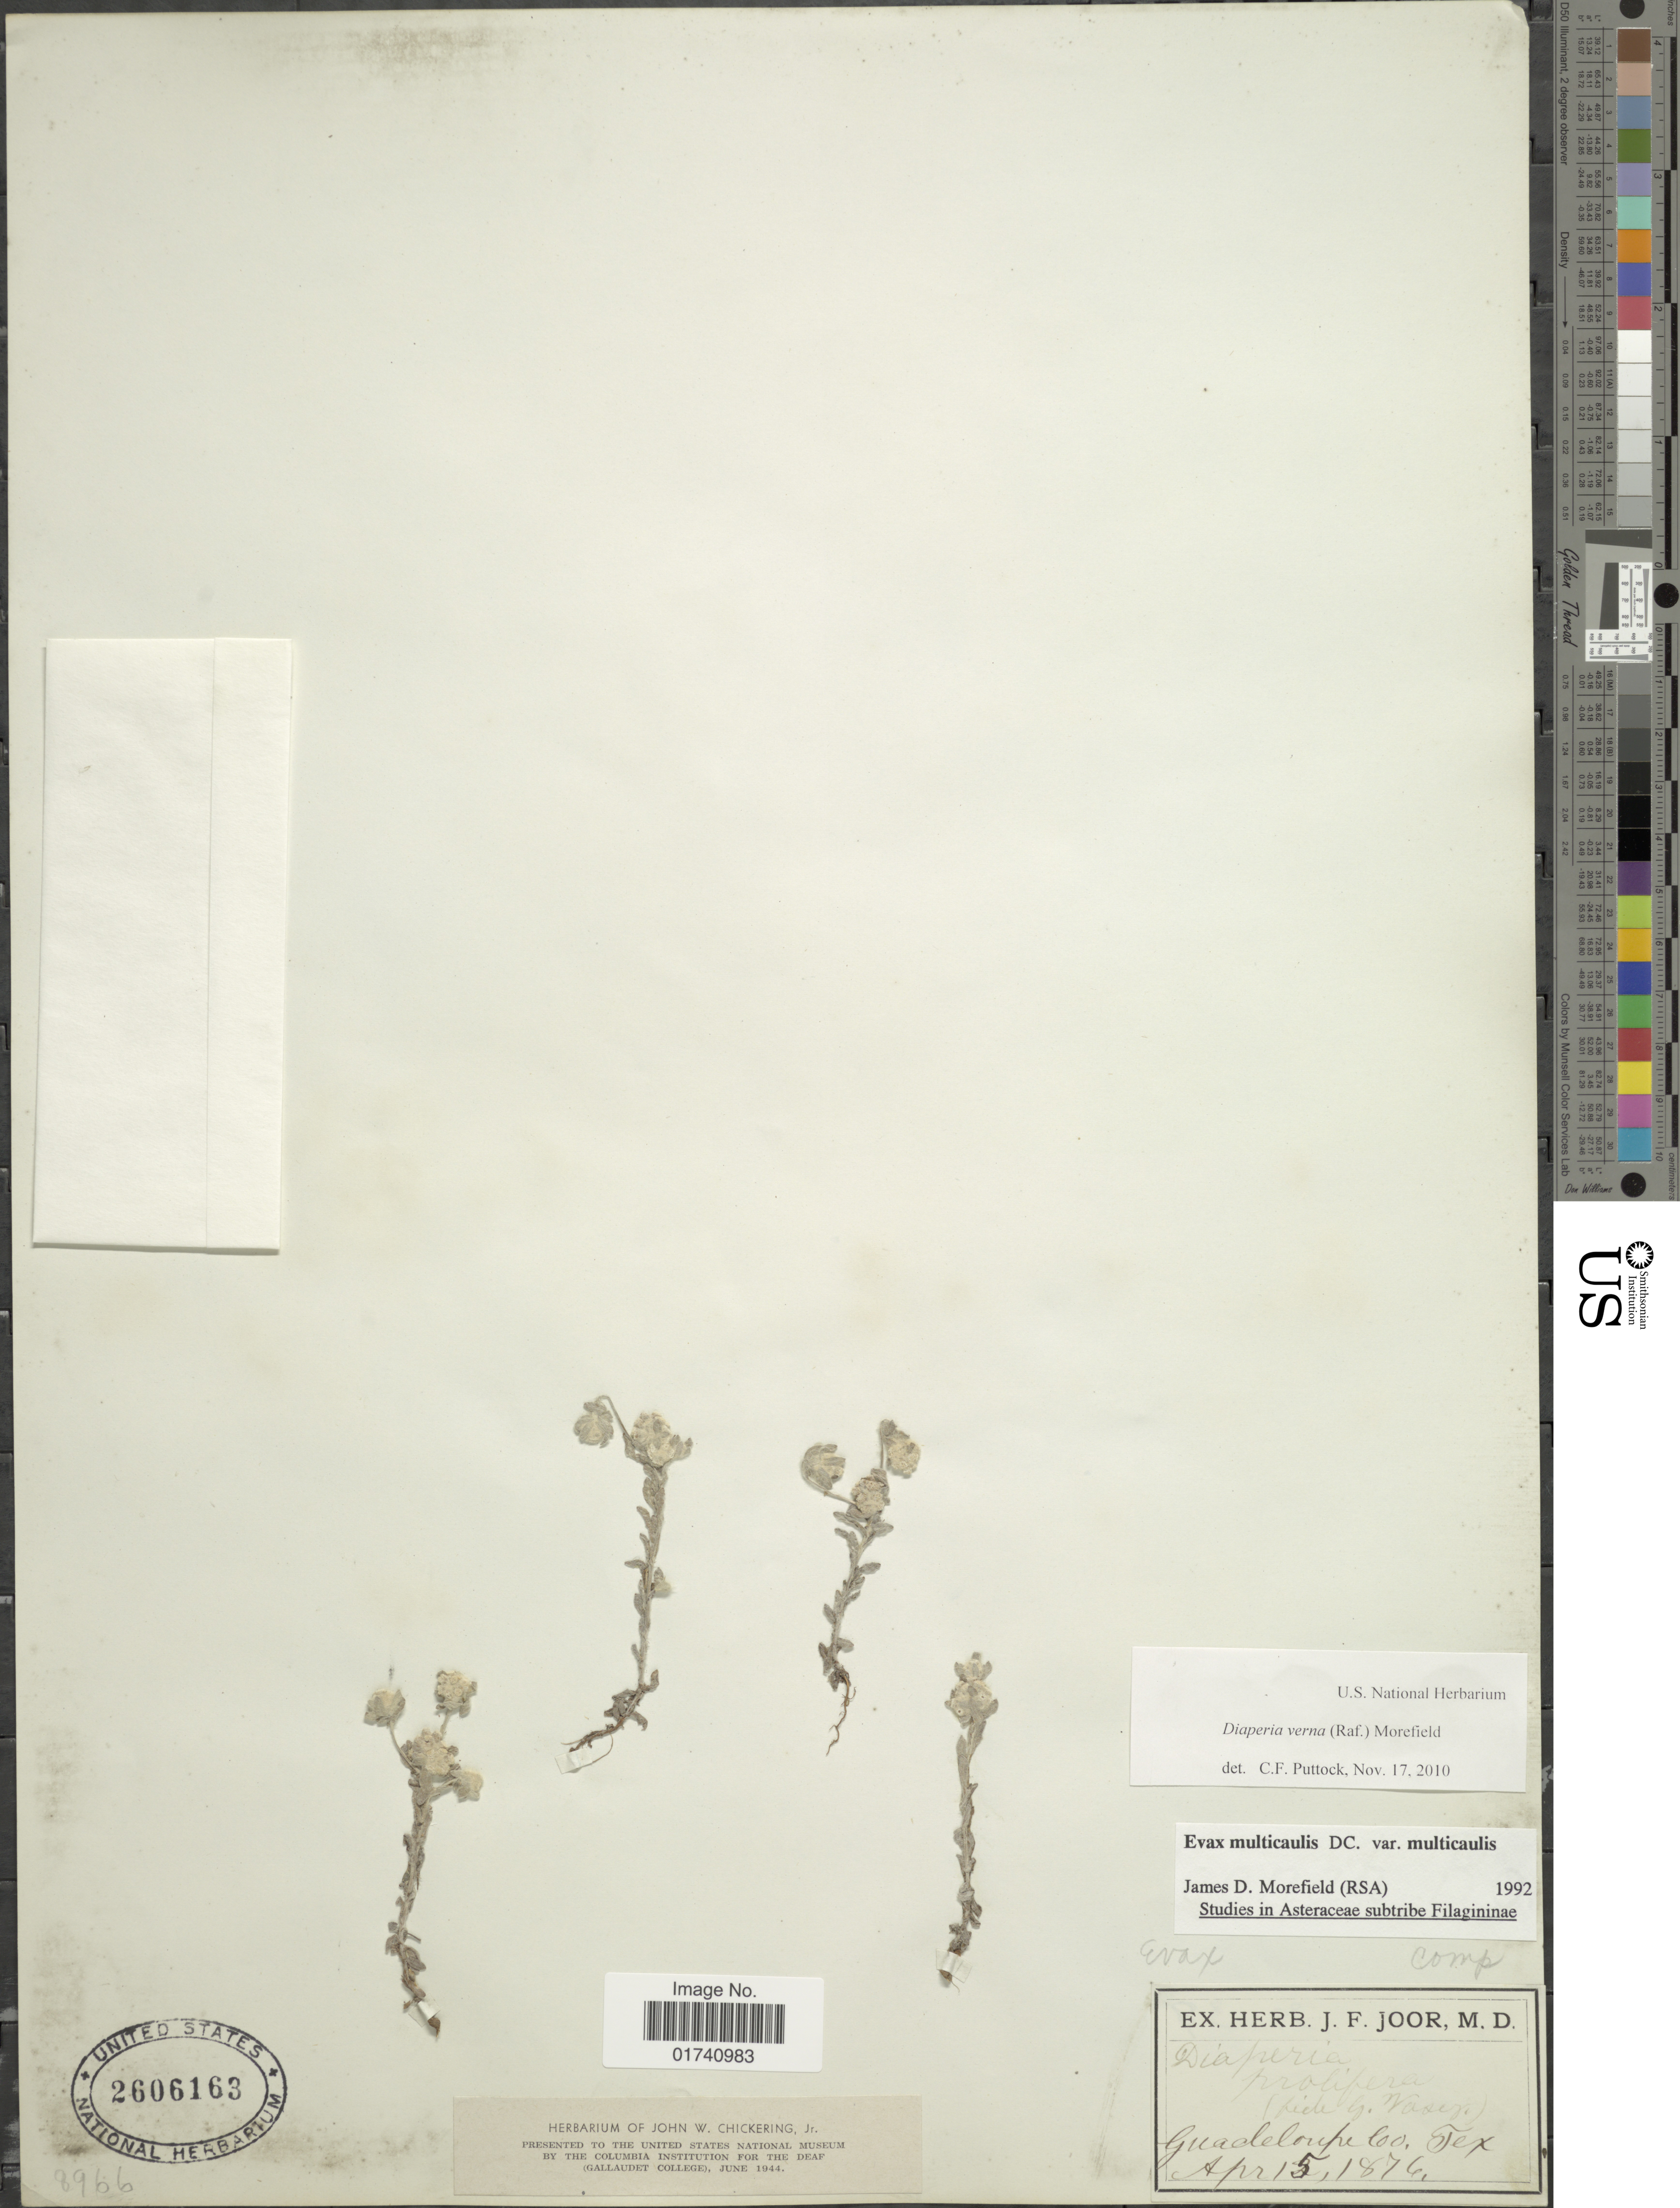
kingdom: Plantae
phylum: Tracheophyta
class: Magnoliopsida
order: Asterales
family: Asteraceae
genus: Diaperia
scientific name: Diaperia verna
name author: (Raf.) Morefield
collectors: ex herb. J.F. Joor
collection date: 1876-04-15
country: United States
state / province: Texas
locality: Guadeloupe Co.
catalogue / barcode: US 2606163